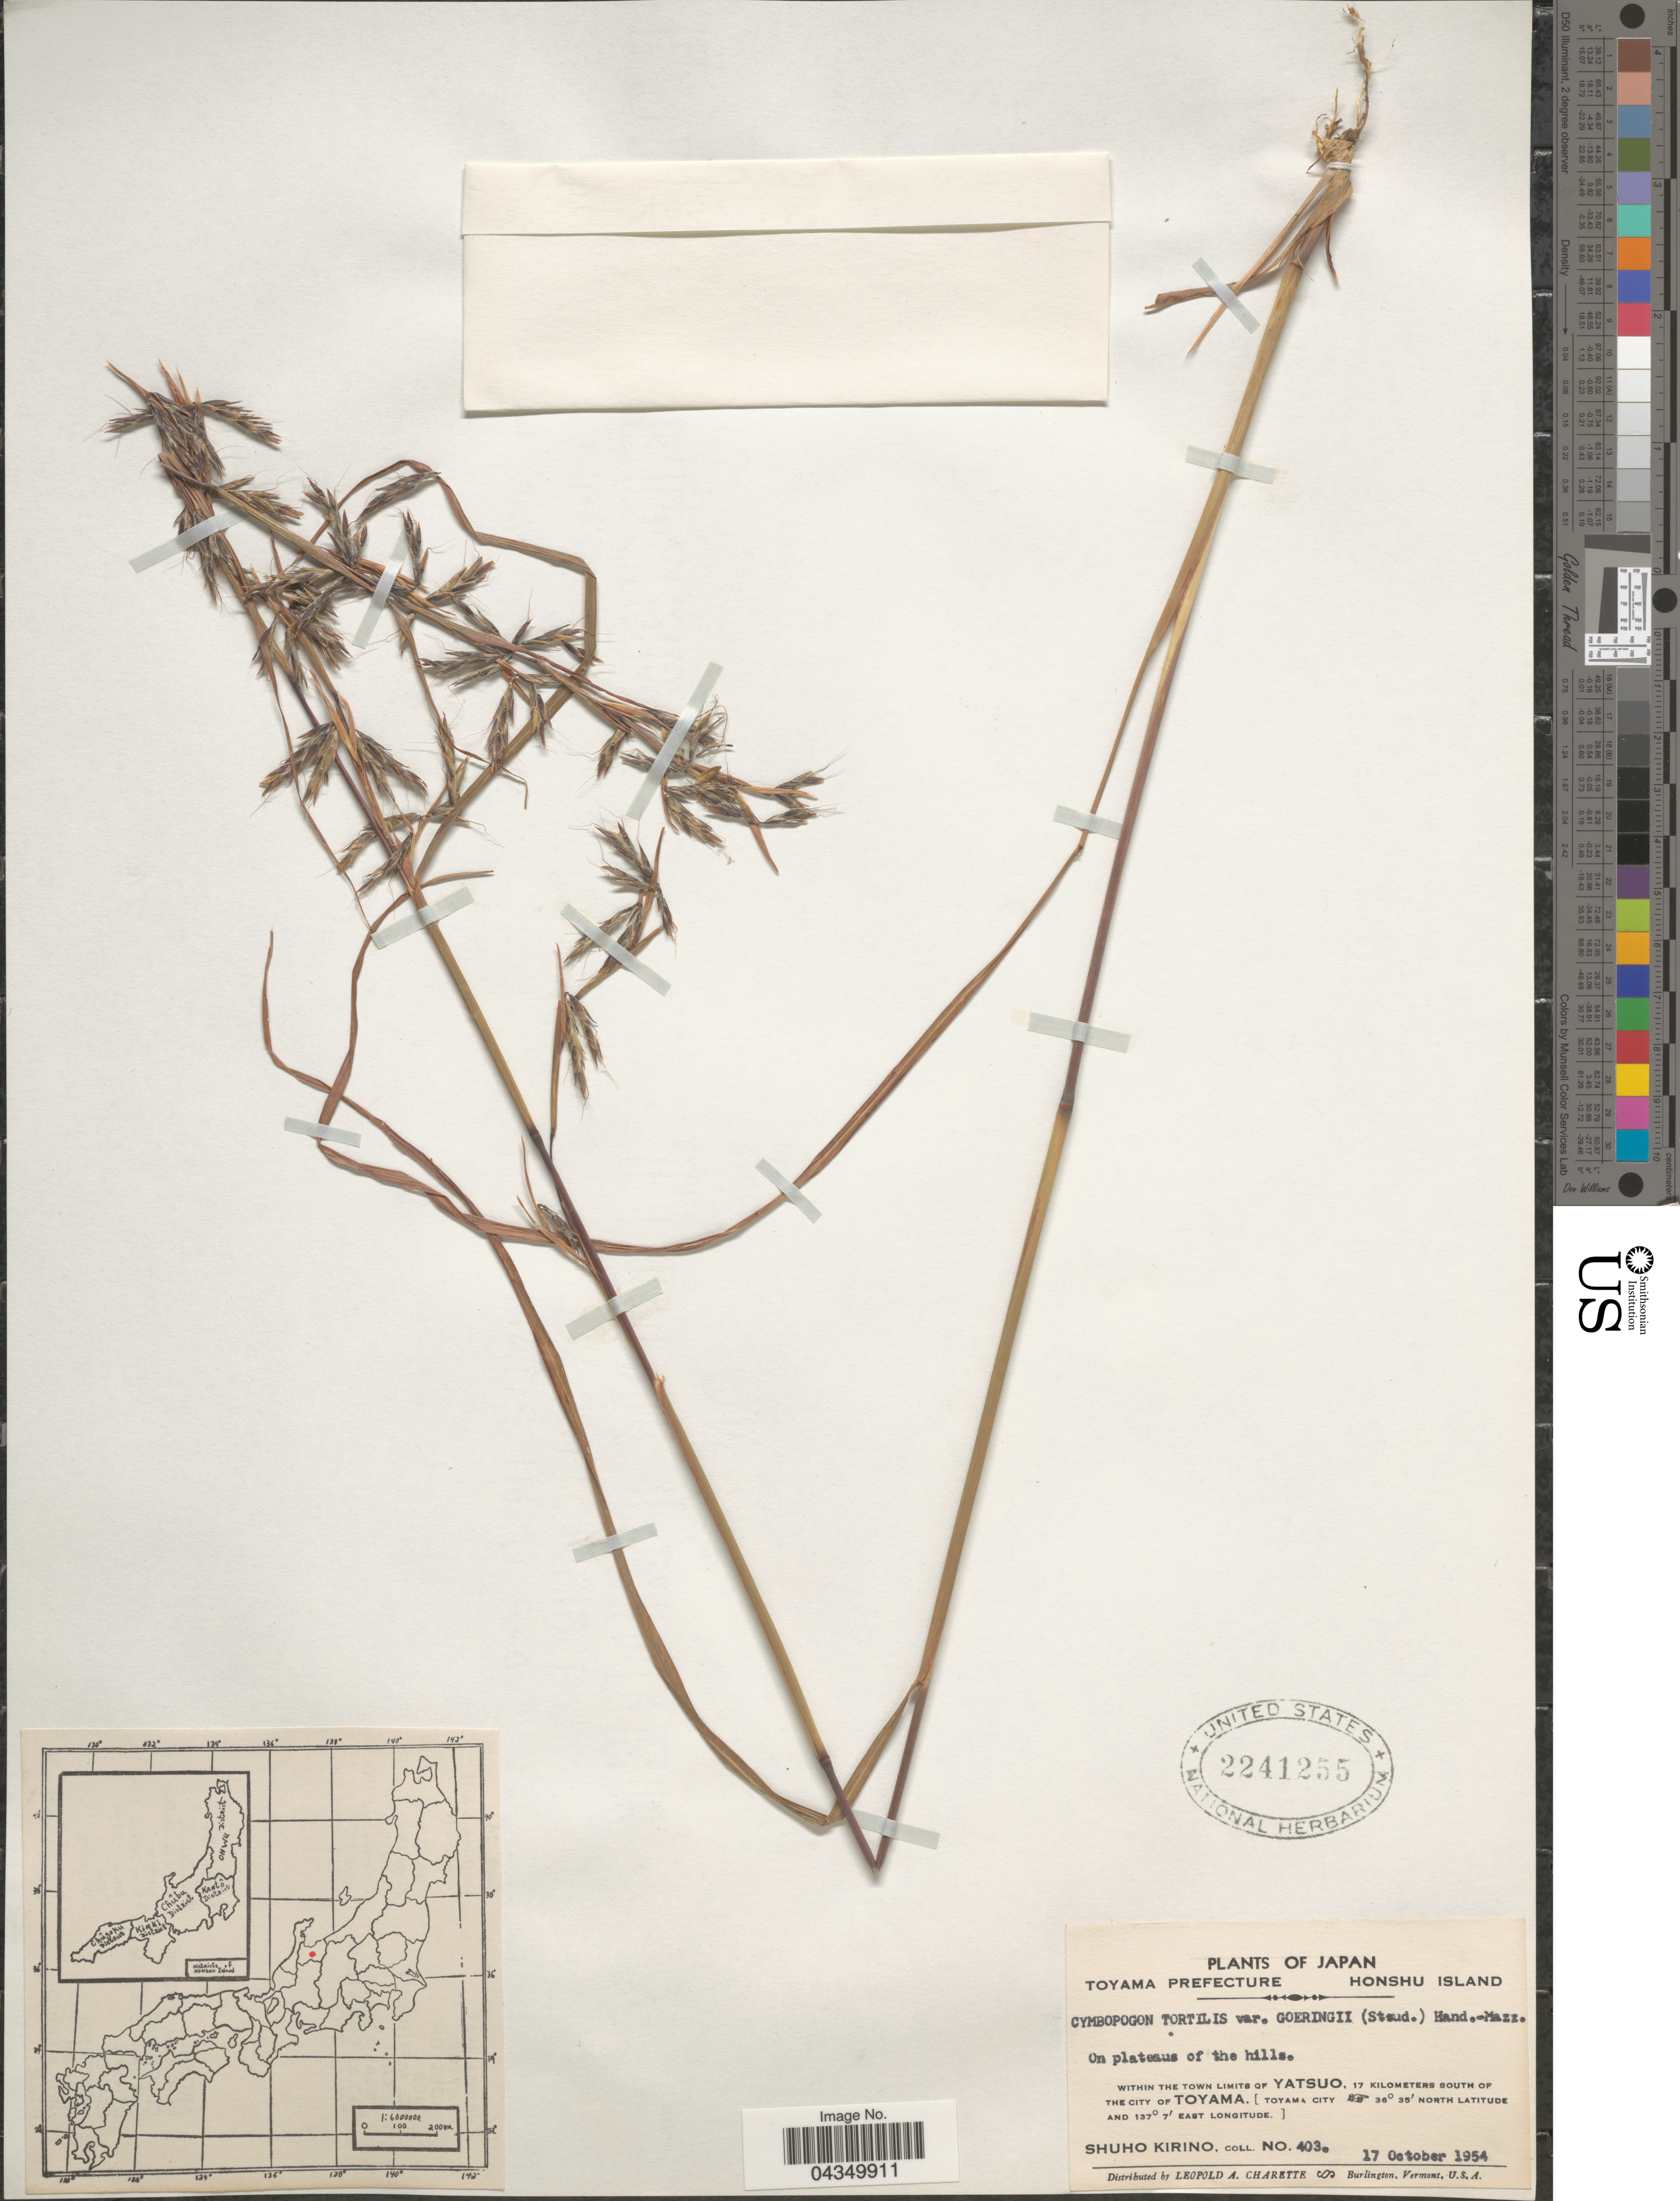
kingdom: Plantae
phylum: Tracheophyta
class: Liliopsida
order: Poales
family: Poaceae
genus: Cymbopogon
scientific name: Cymbopogon goeringii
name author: A. Camus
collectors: S. Kirino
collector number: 403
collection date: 1954-10-17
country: Japan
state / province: Toyama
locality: Toyama Prefecture. Honshu Island. On plateaus of the hills. Within the town limits of Yatsuo, 17 kilometers south of the city of Toyama. [Toyama City].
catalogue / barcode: US 2241255